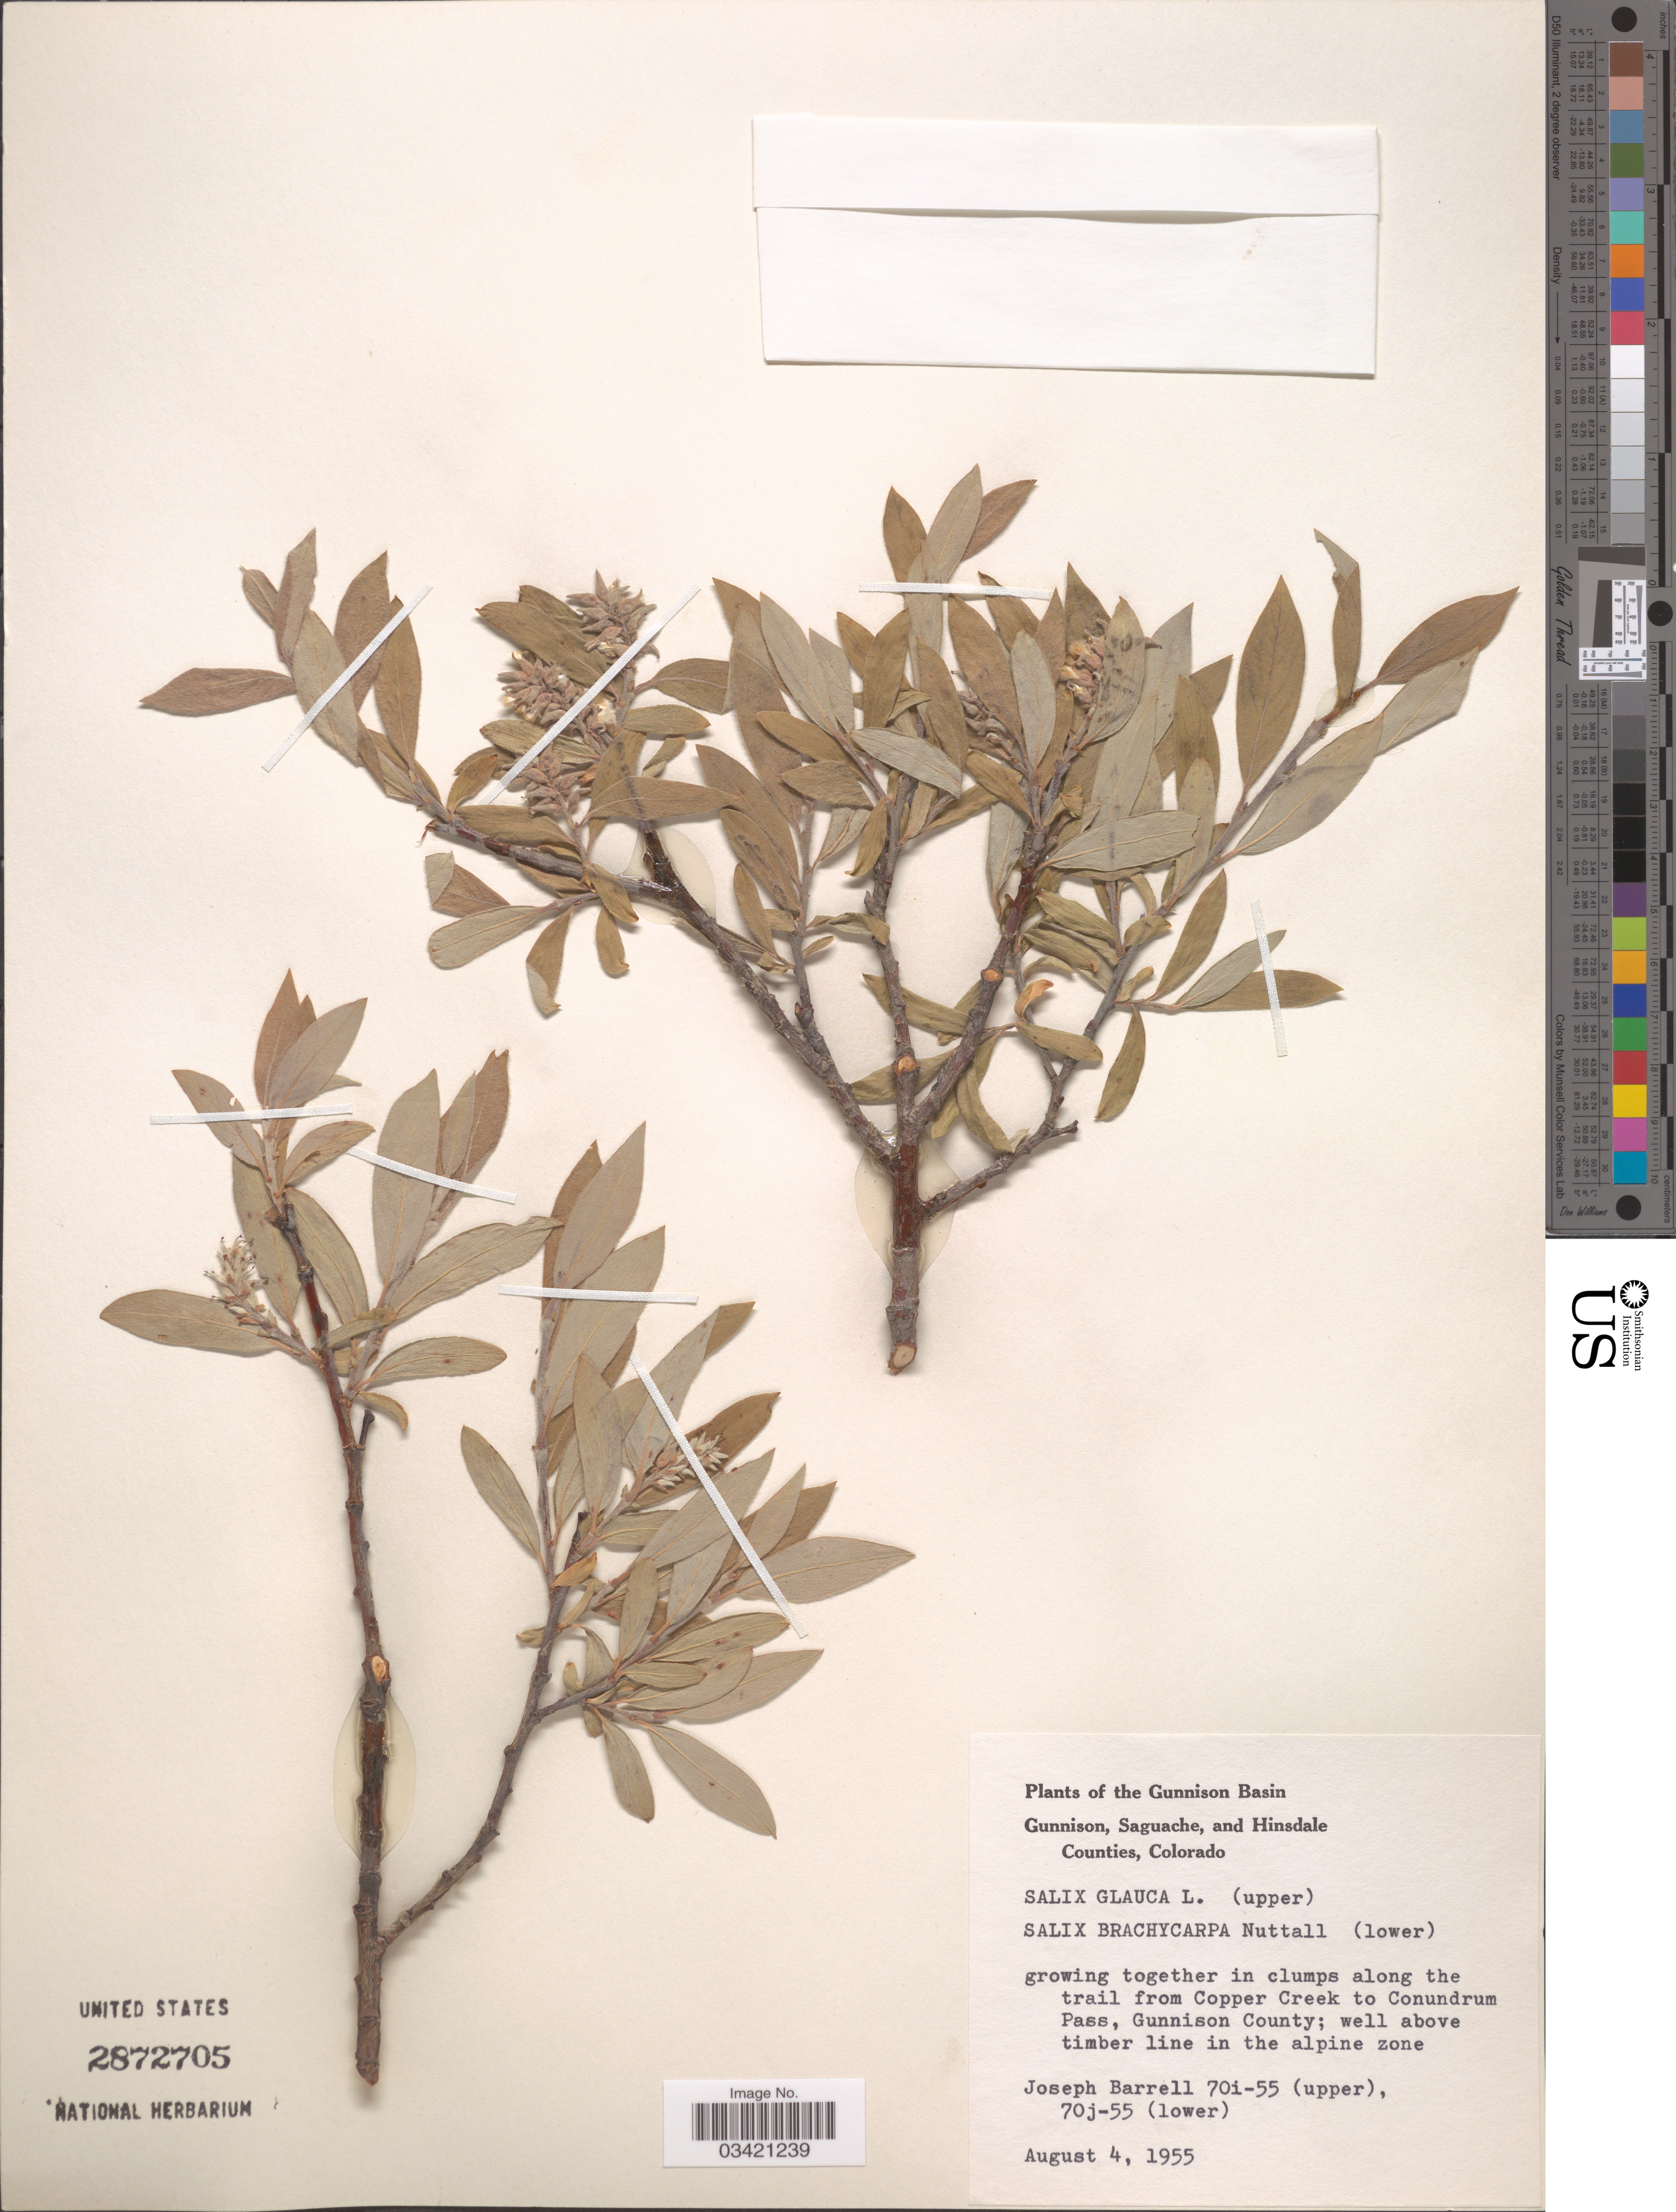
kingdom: Plantae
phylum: Tracheophyta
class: Magnoliopsida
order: Malpighiales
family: Salicaceae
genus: Salix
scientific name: Salix glauca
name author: L.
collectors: J. Barrell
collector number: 70i-55 (upper)/ 70j-55 (lower)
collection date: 1955-08-04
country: United States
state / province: Colorado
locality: The Gunnison Basin. Along the trail from Copper Creek to Conundrum Pass, Gunnison County.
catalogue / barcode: US 2872705